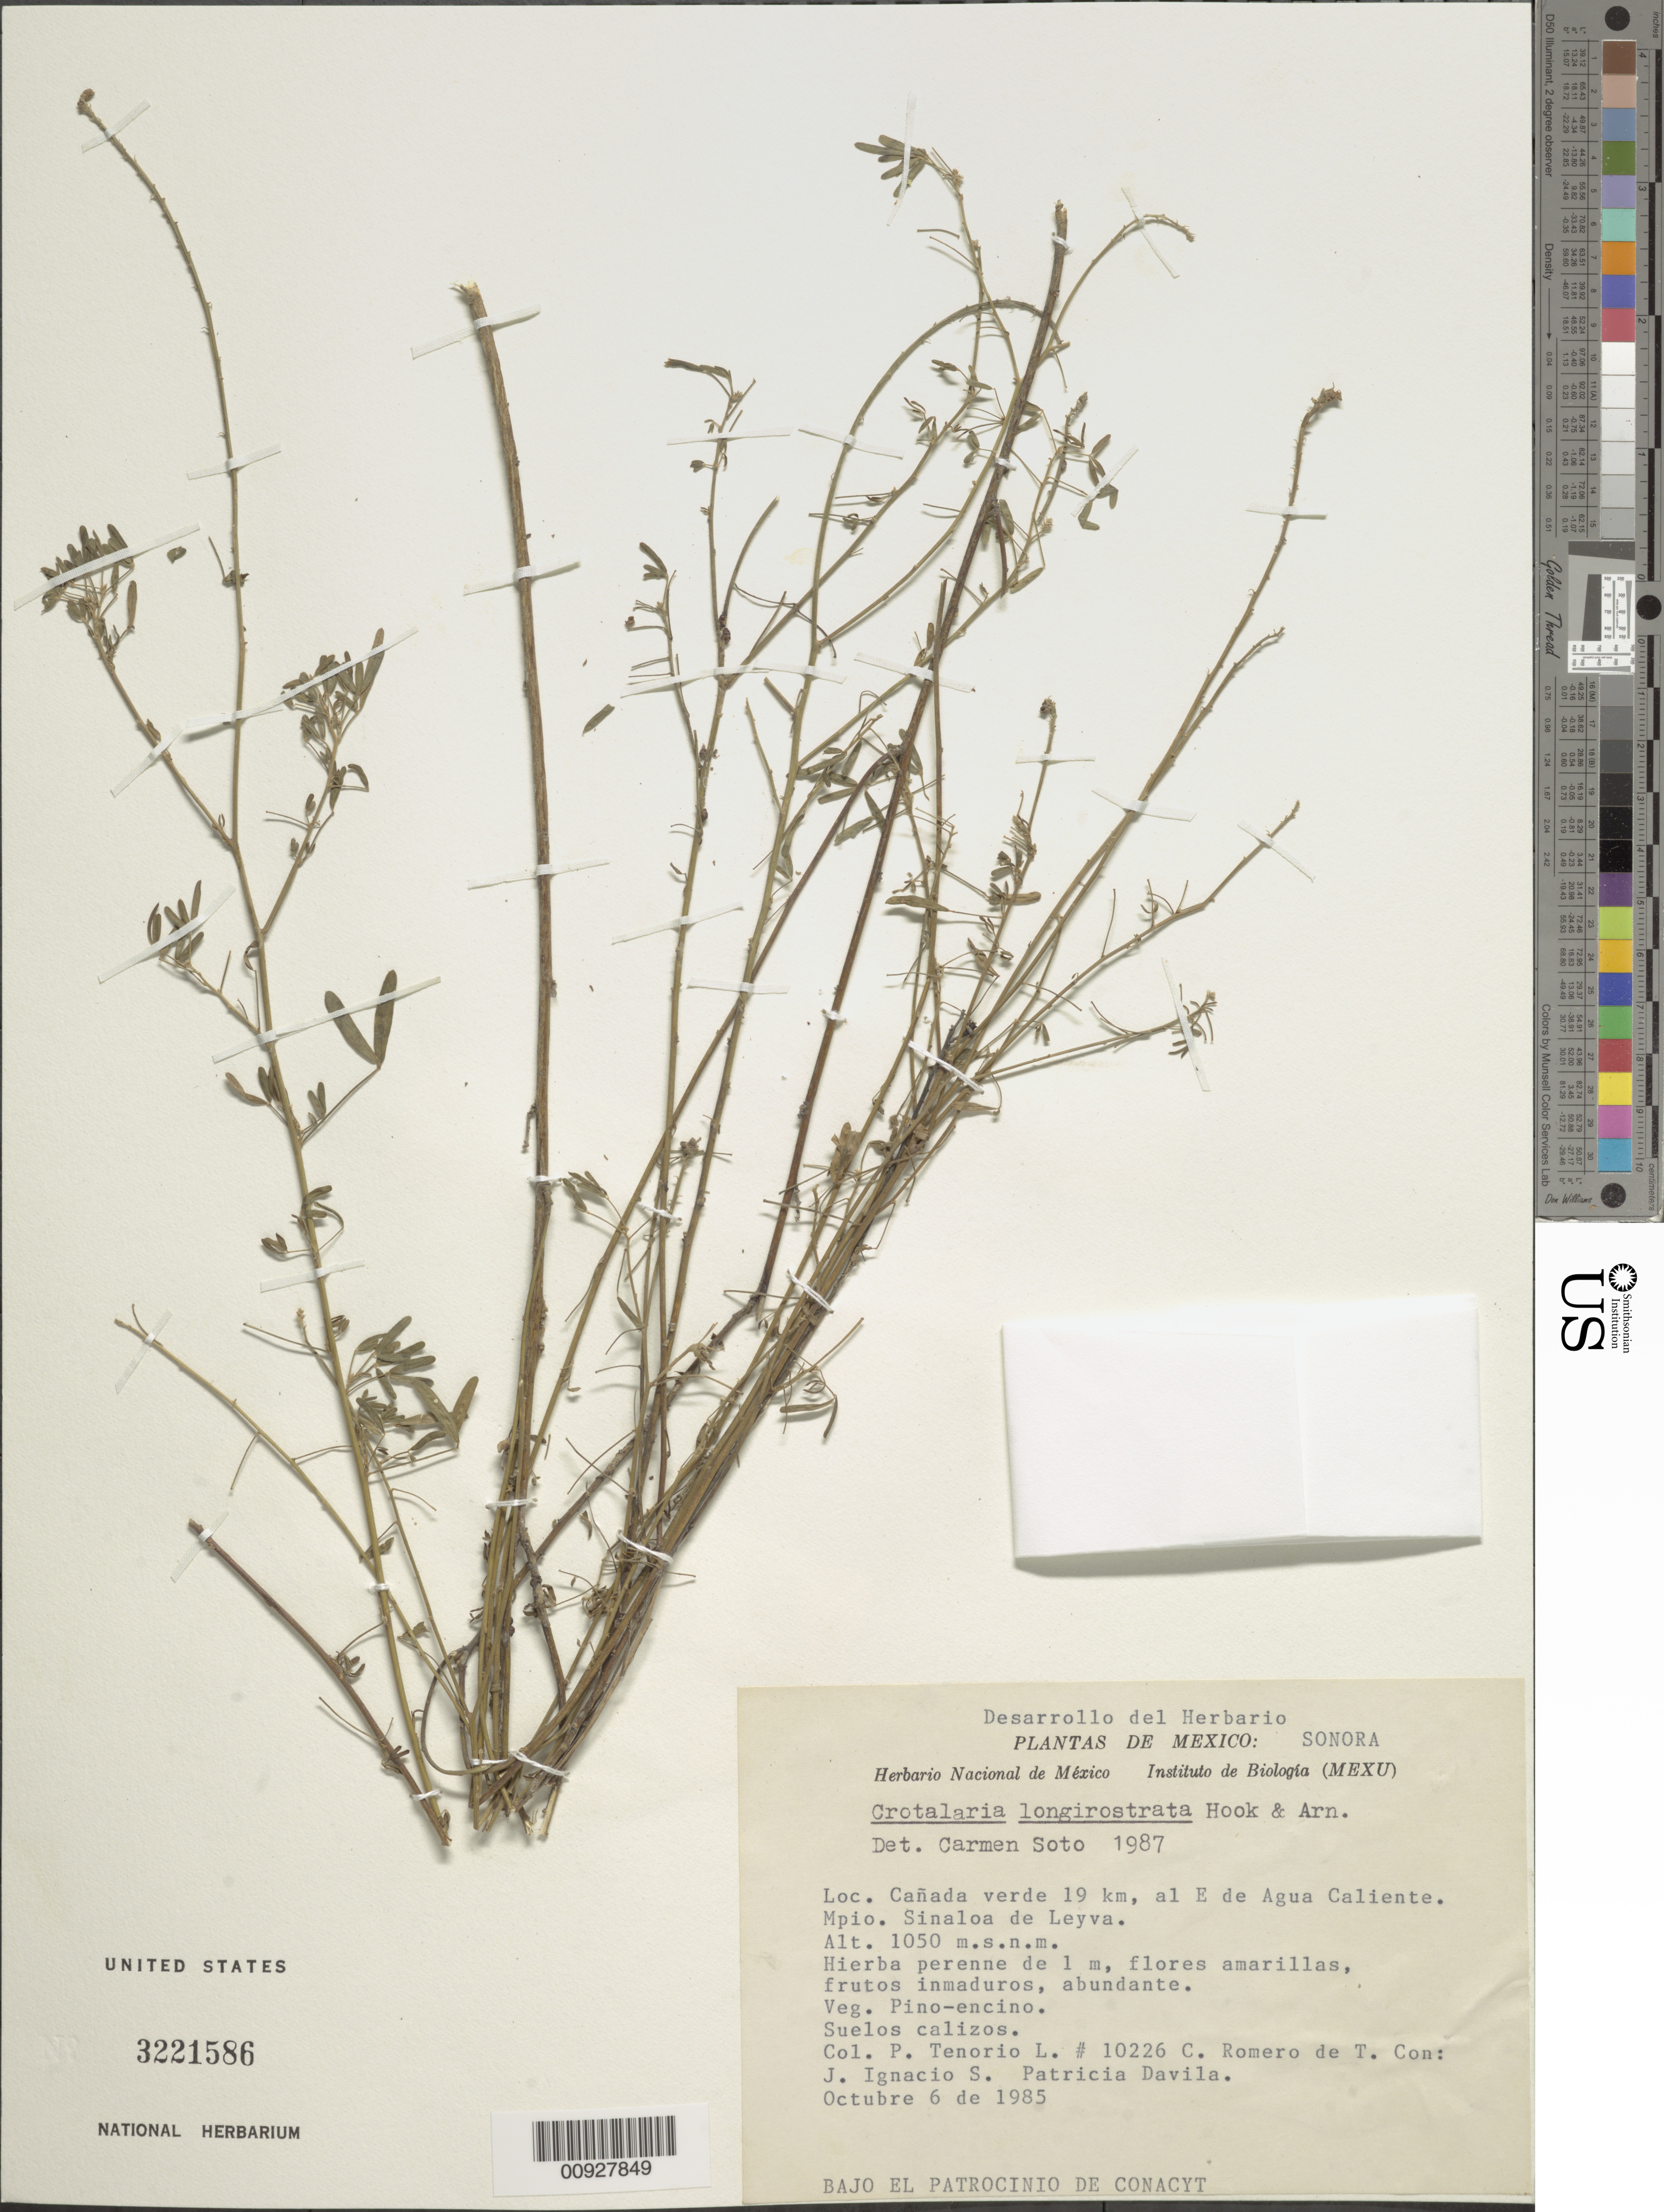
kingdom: Plantae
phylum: Tracheophyta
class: Magnoliopsida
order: Fabales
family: Fabaceae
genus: Crotalaria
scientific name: Crotalaria longirostrata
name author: Hook. & Arn.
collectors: P. Tenorio L., C. Romero de T., Ignacio S., J. & P. Dávila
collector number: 10226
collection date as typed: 06 Oct 1985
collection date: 1985-10-06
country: Mexico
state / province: Sonora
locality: Cañada verde 19 km. al E de Agua Caliente. Mpio. Sinaloa de Leyva, Sonora.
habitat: Veg. Pino-encino. Suelos calizos.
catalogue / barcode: US 3221586